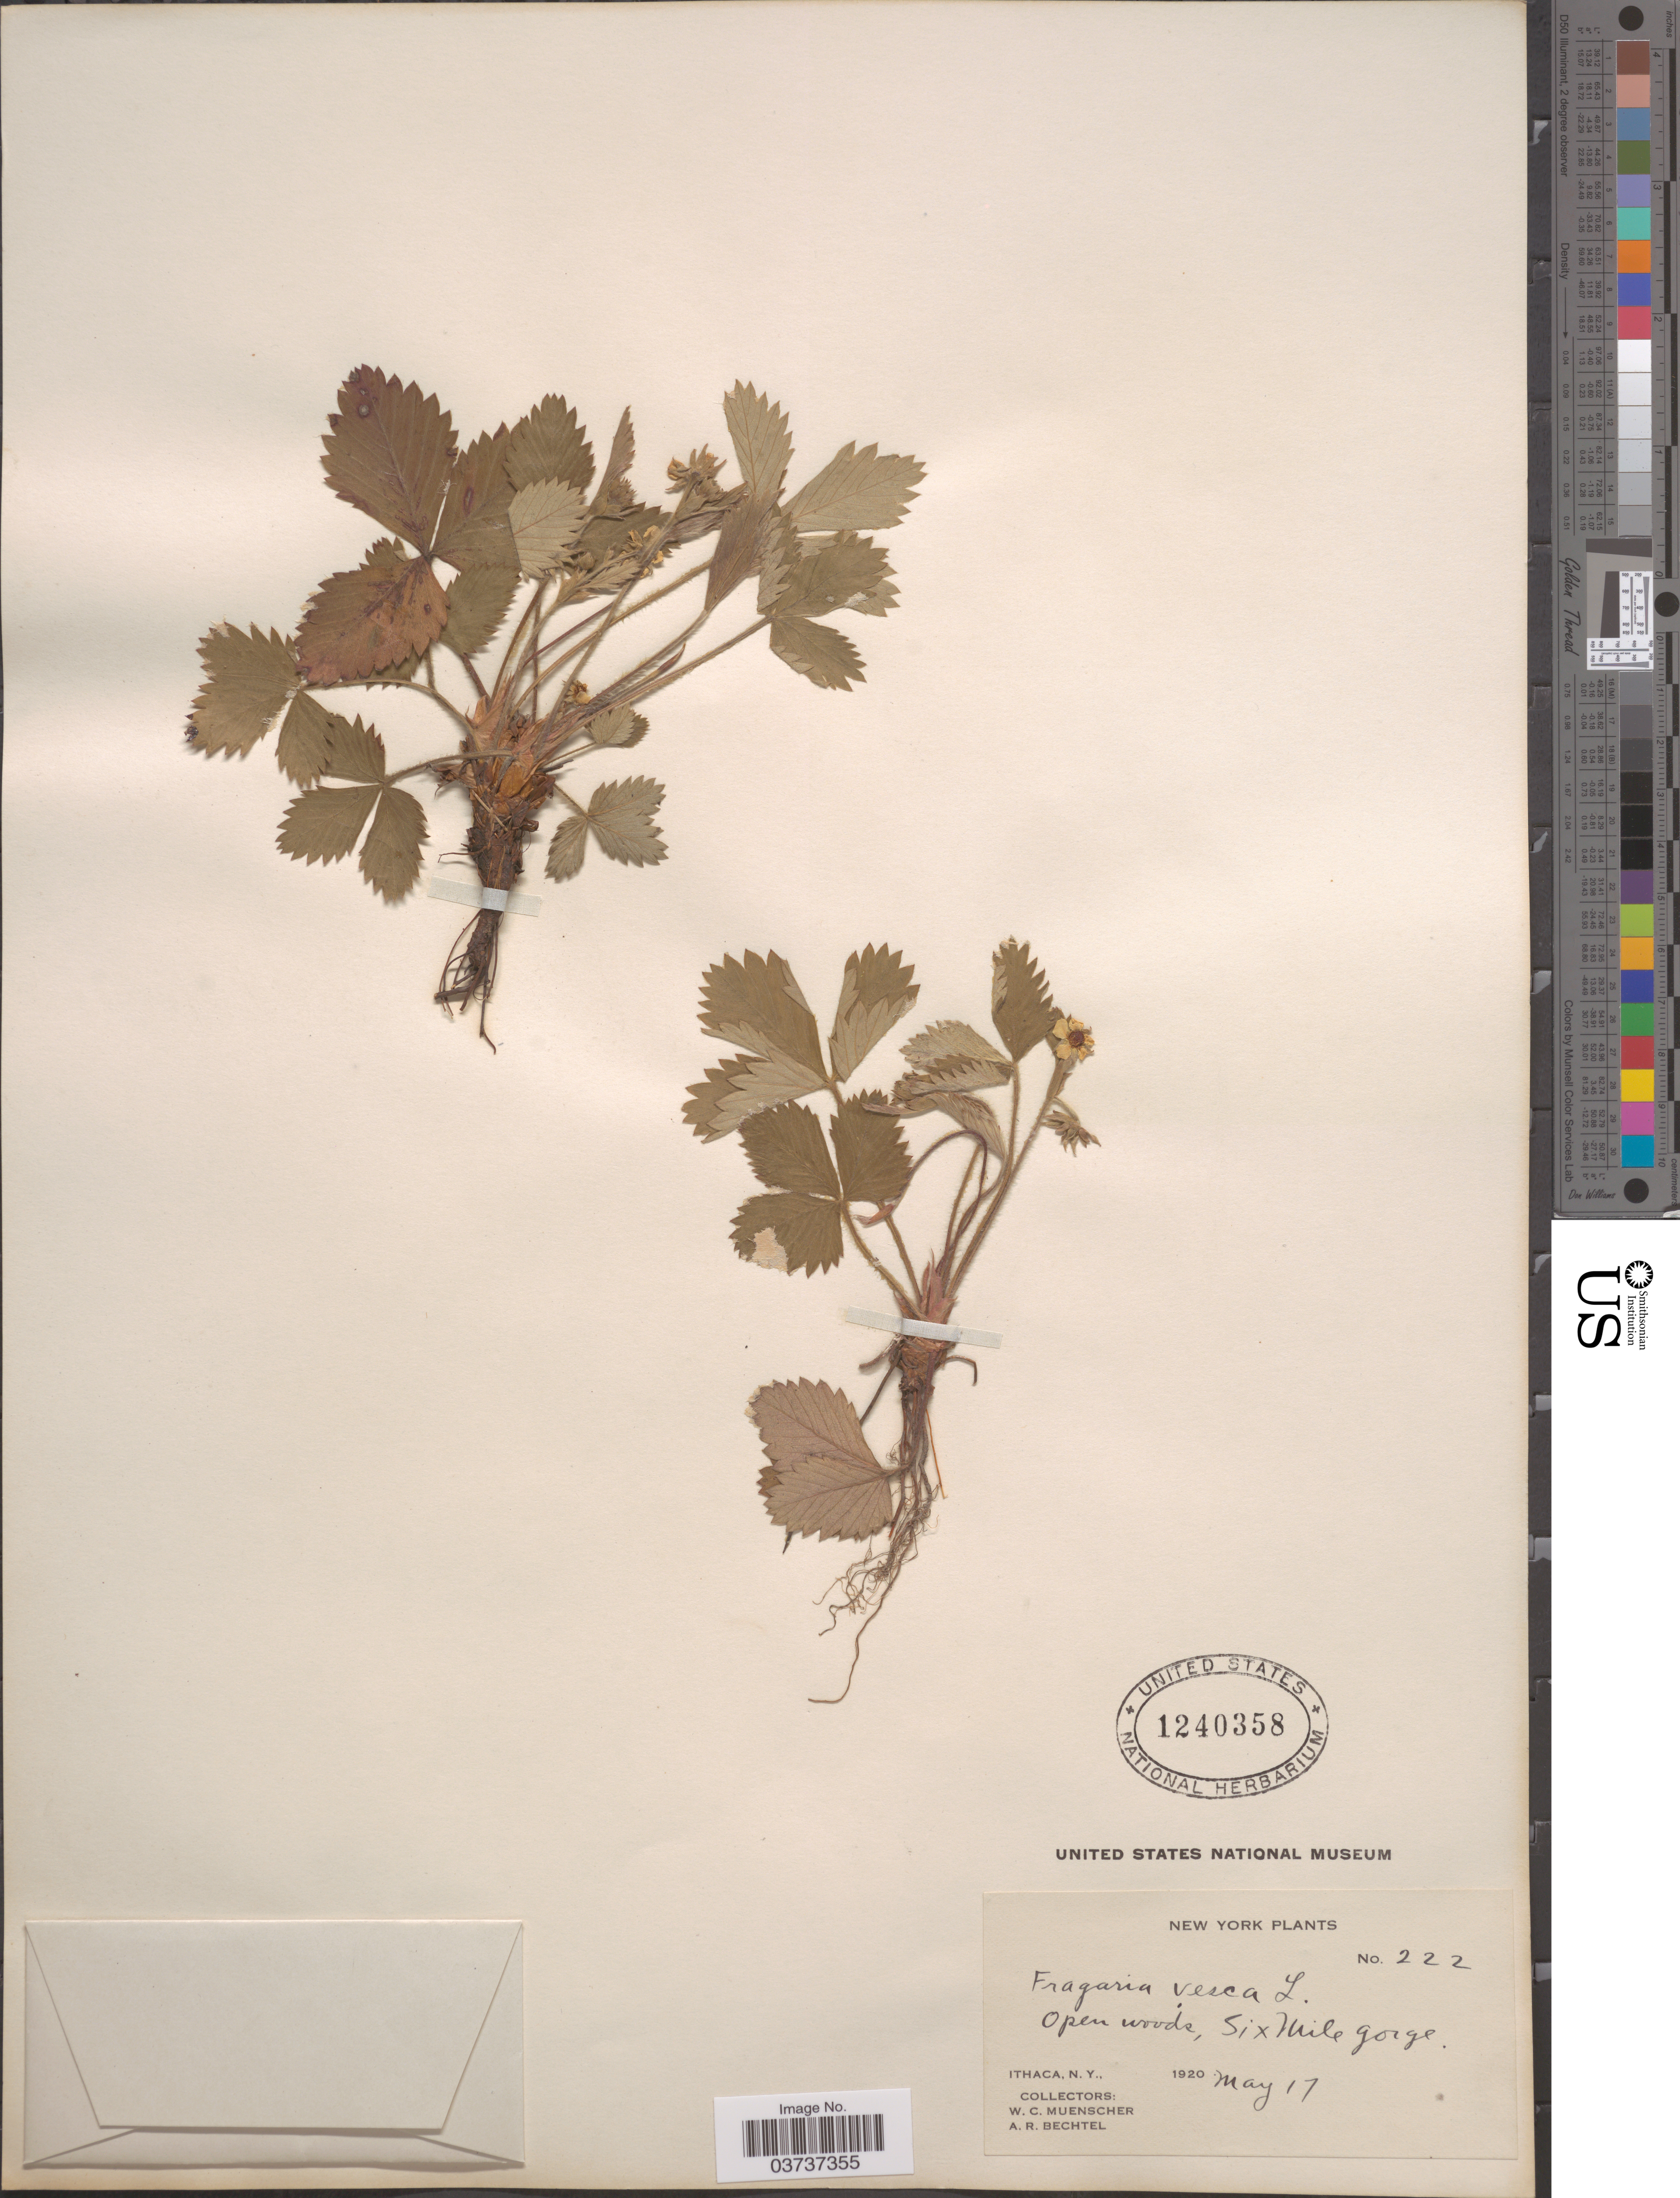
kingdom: Plantae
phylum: Tracheophyta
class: Magnoliopsida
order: Rosales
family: Rosaceae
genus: Fragaria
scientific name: Fragaria vesca subsp. americana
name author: (Porter) Staudt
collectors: W. Muenscher & A. Bechtel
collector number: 222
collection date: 1920-05-17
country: United States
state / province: New York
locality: Six Mile Gorge. Ithaca.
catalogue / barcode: US 1240358